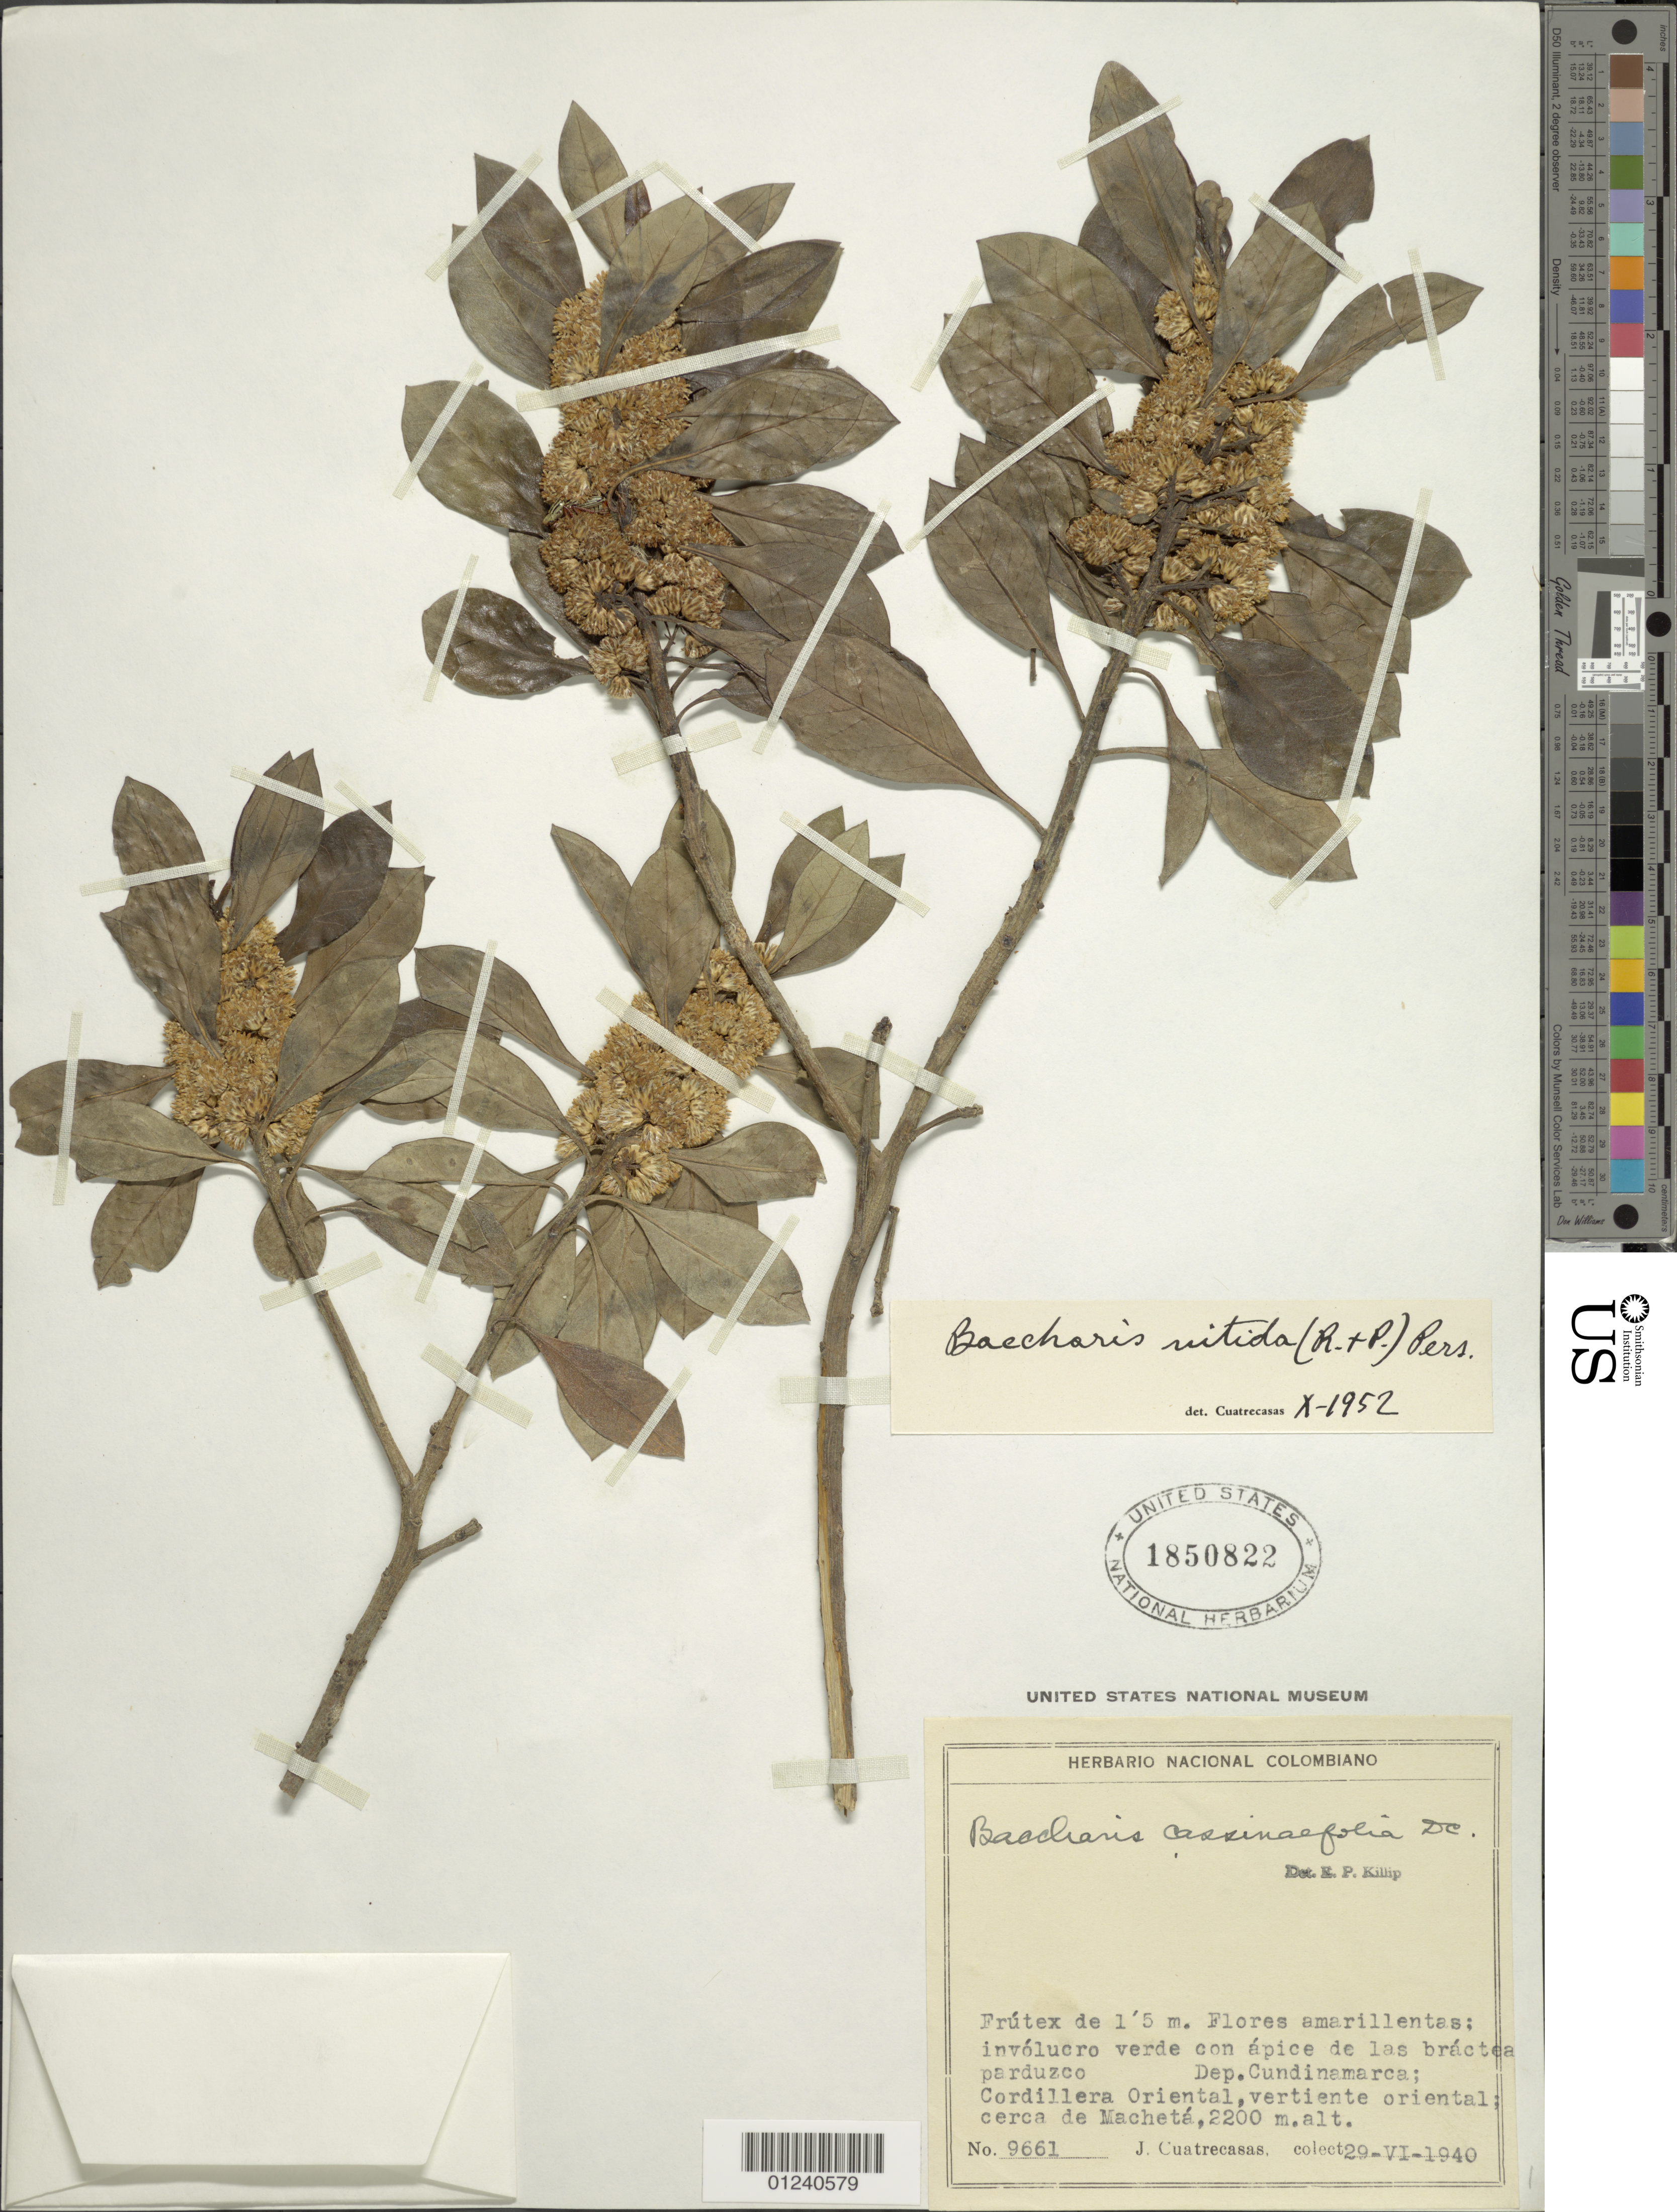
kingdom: Plantae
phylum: Tracheophyta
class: Magnoliopsida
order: Asterales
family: Asteraceae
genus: Baccharis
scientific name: Baccharis nitida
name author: (Ruiz & Pav.) Pers.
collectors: J. Cuatrecasas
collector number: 9661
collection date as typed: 29 Jun 1940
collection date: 1940-06-29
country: Colombia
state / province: Cundinamarca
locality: Cordillera Oriental, Vertiente Oriental cerca de Macheta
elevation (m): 2200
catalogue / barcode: US 1850822